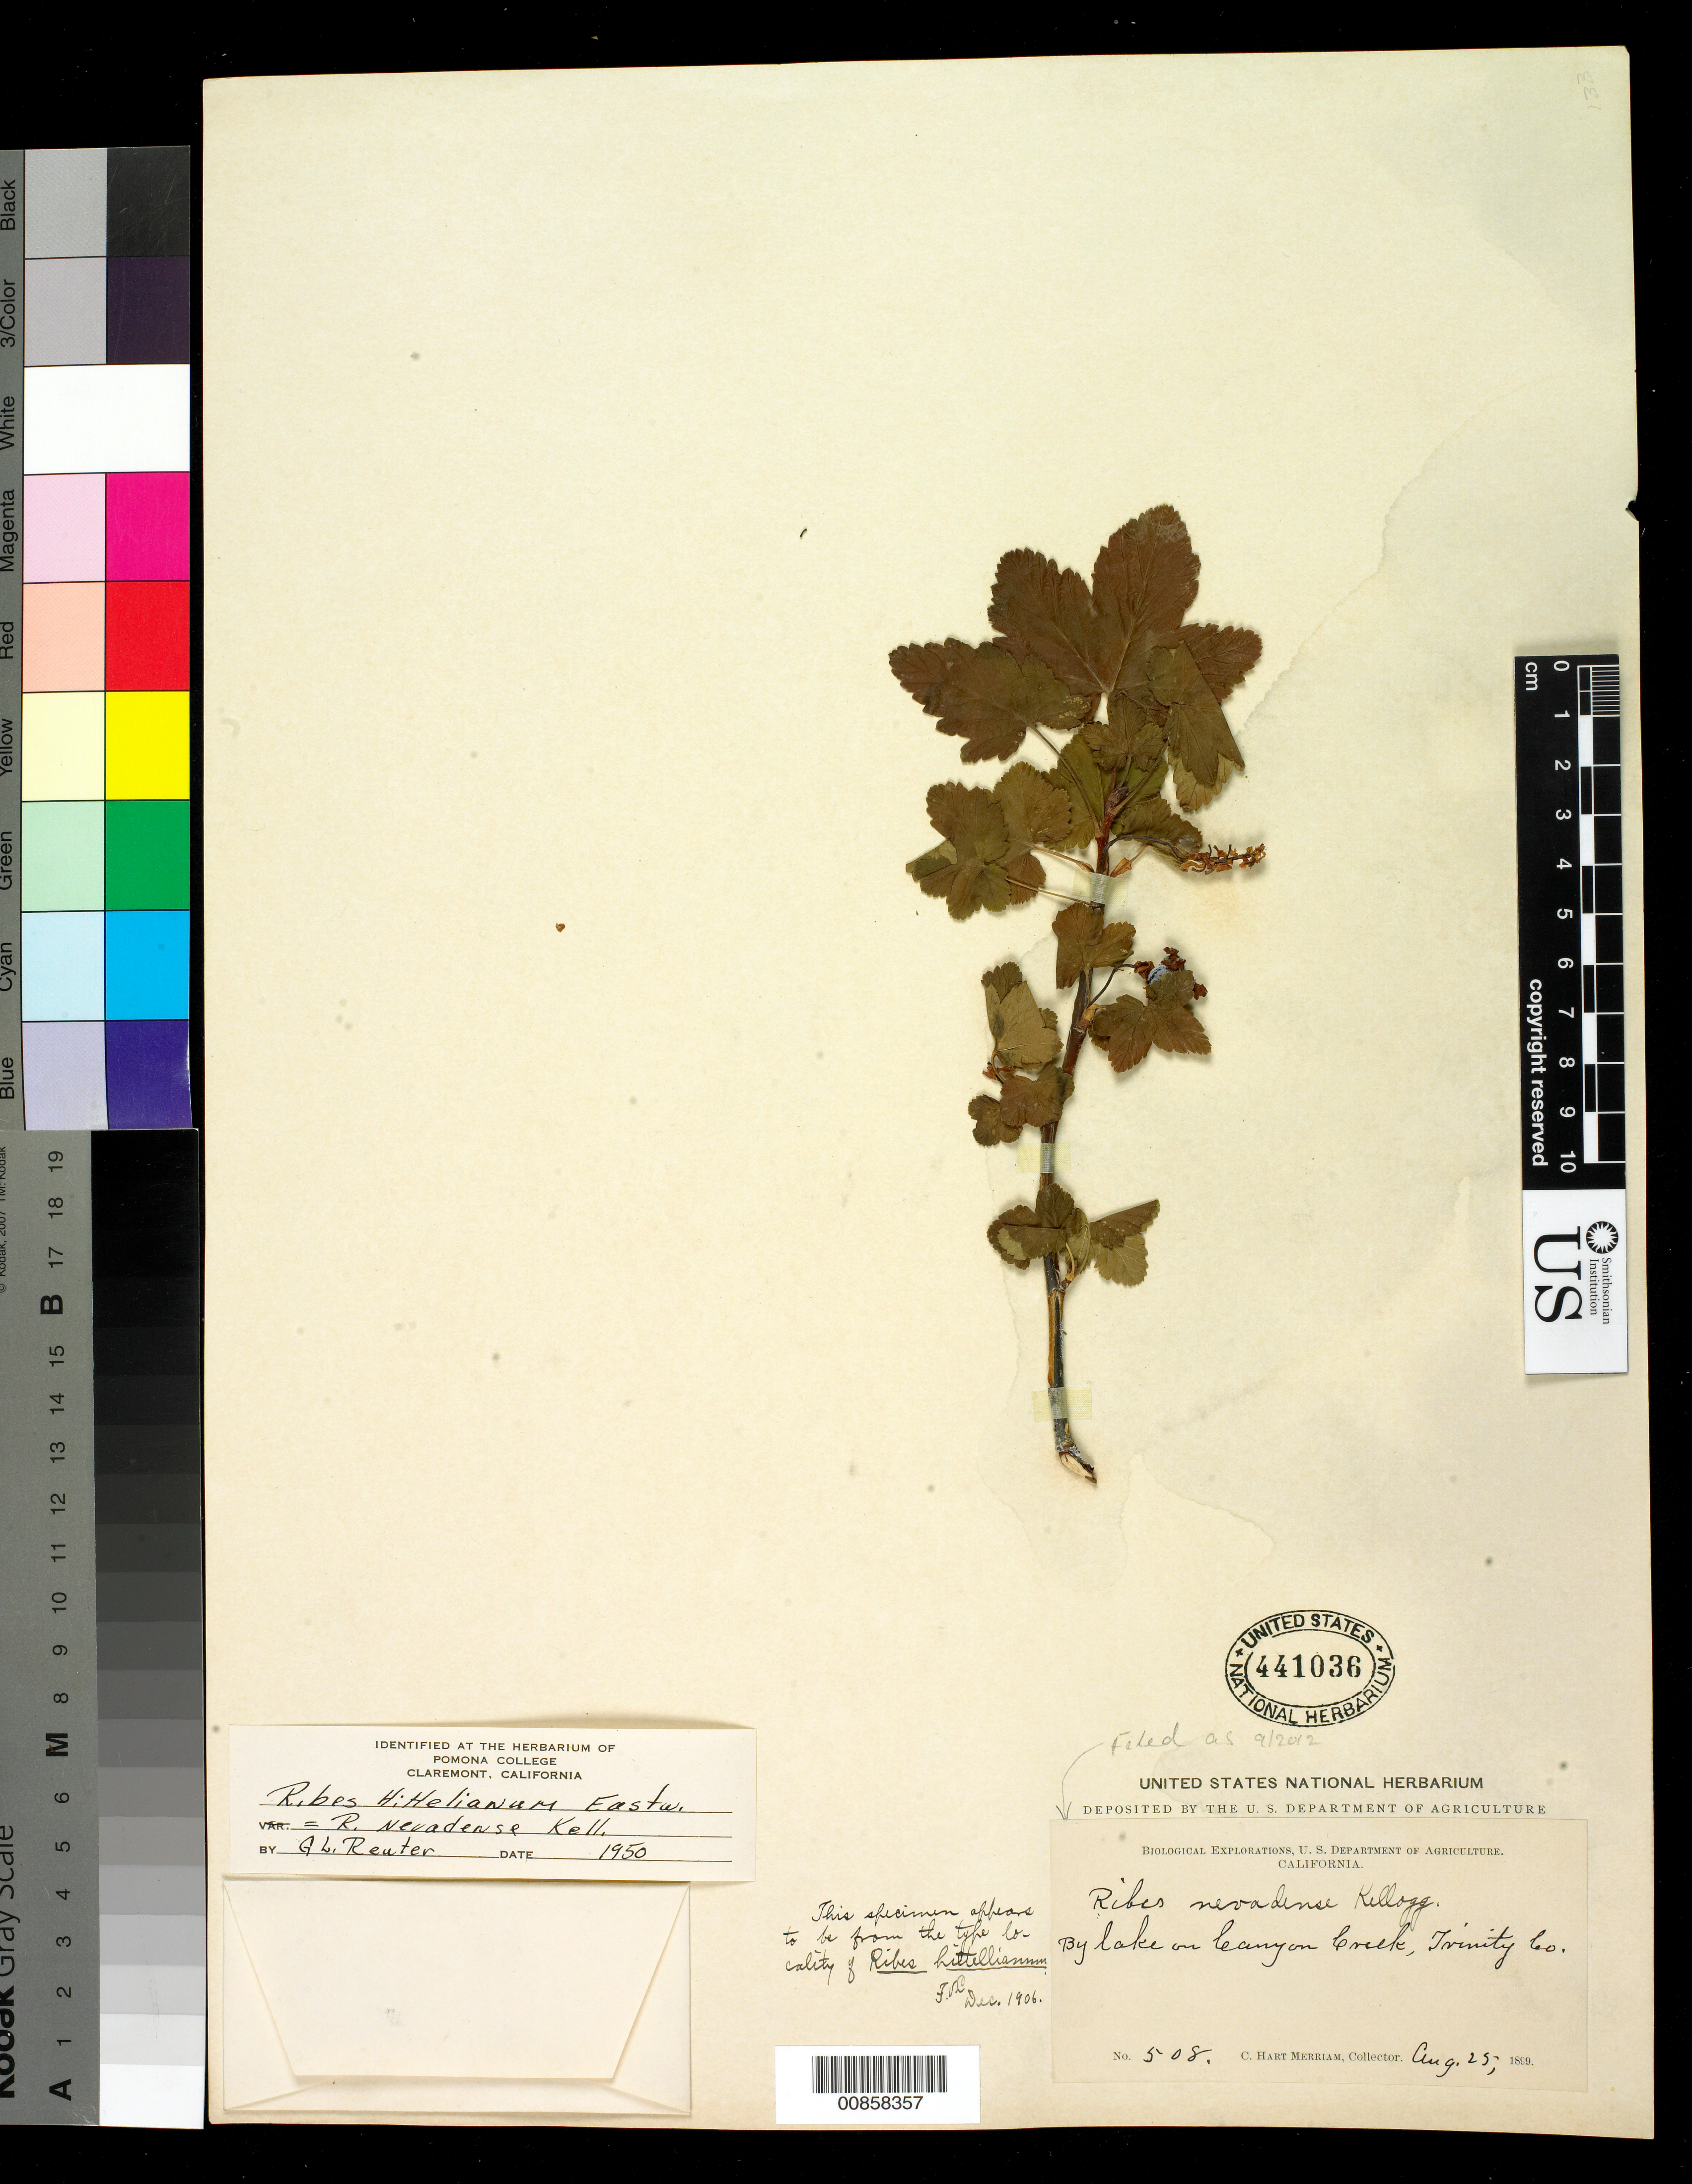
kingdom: Plantae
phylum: Tracheophyta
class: Magnoliopsida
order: Saxifragales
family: Grossulariaceae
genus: Ribes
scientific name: Ribes nevadense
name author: Kellogg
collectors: C. Merriam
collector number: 508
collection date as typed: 25 Aug 1899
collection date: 1899-08-25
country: United States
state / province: California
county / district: Trinity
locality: By lake on Canyon Creek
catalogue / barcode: US 441036